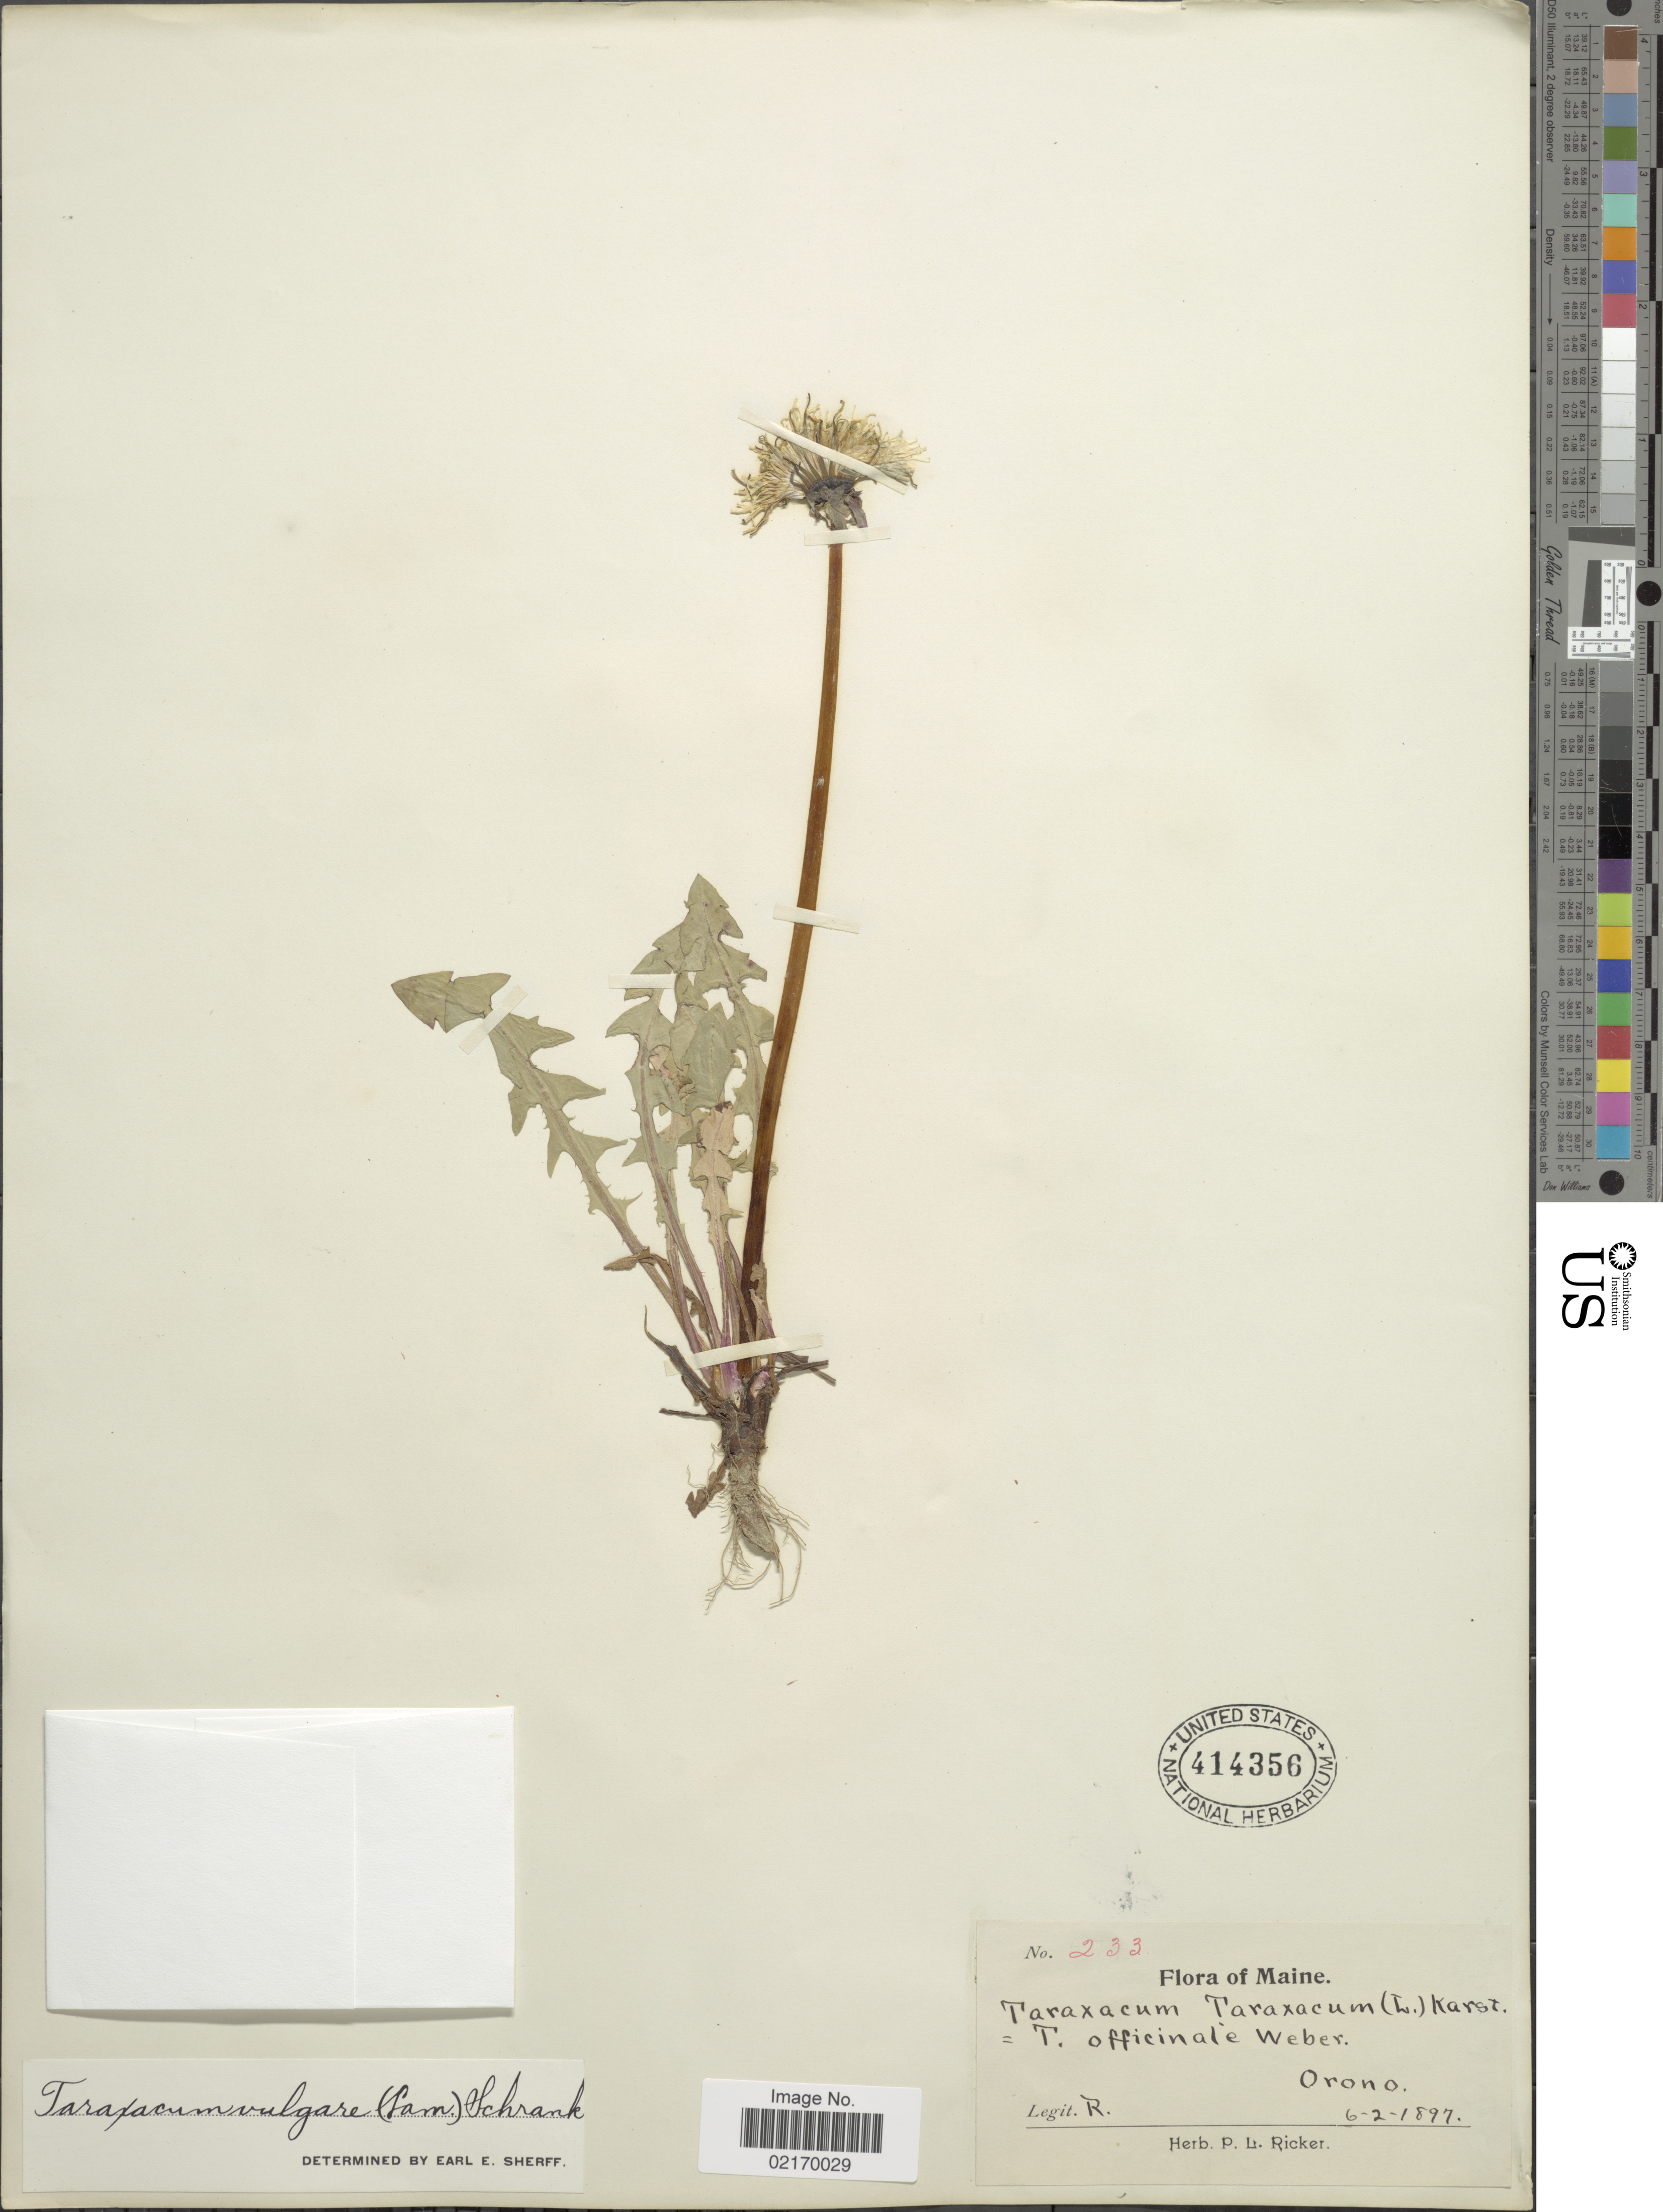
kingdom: Plantae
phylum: Tracheophyta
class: Magnoliopsida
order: Asterales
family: Asteraceae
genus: Taraxacum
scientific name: Taraxacum officinale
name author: G.H. Weber ex F.H. Wigg.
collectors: P. Ricker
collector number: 233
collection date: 1897-06-02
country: United States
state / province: Maine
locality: Orono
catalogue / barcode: US 414356